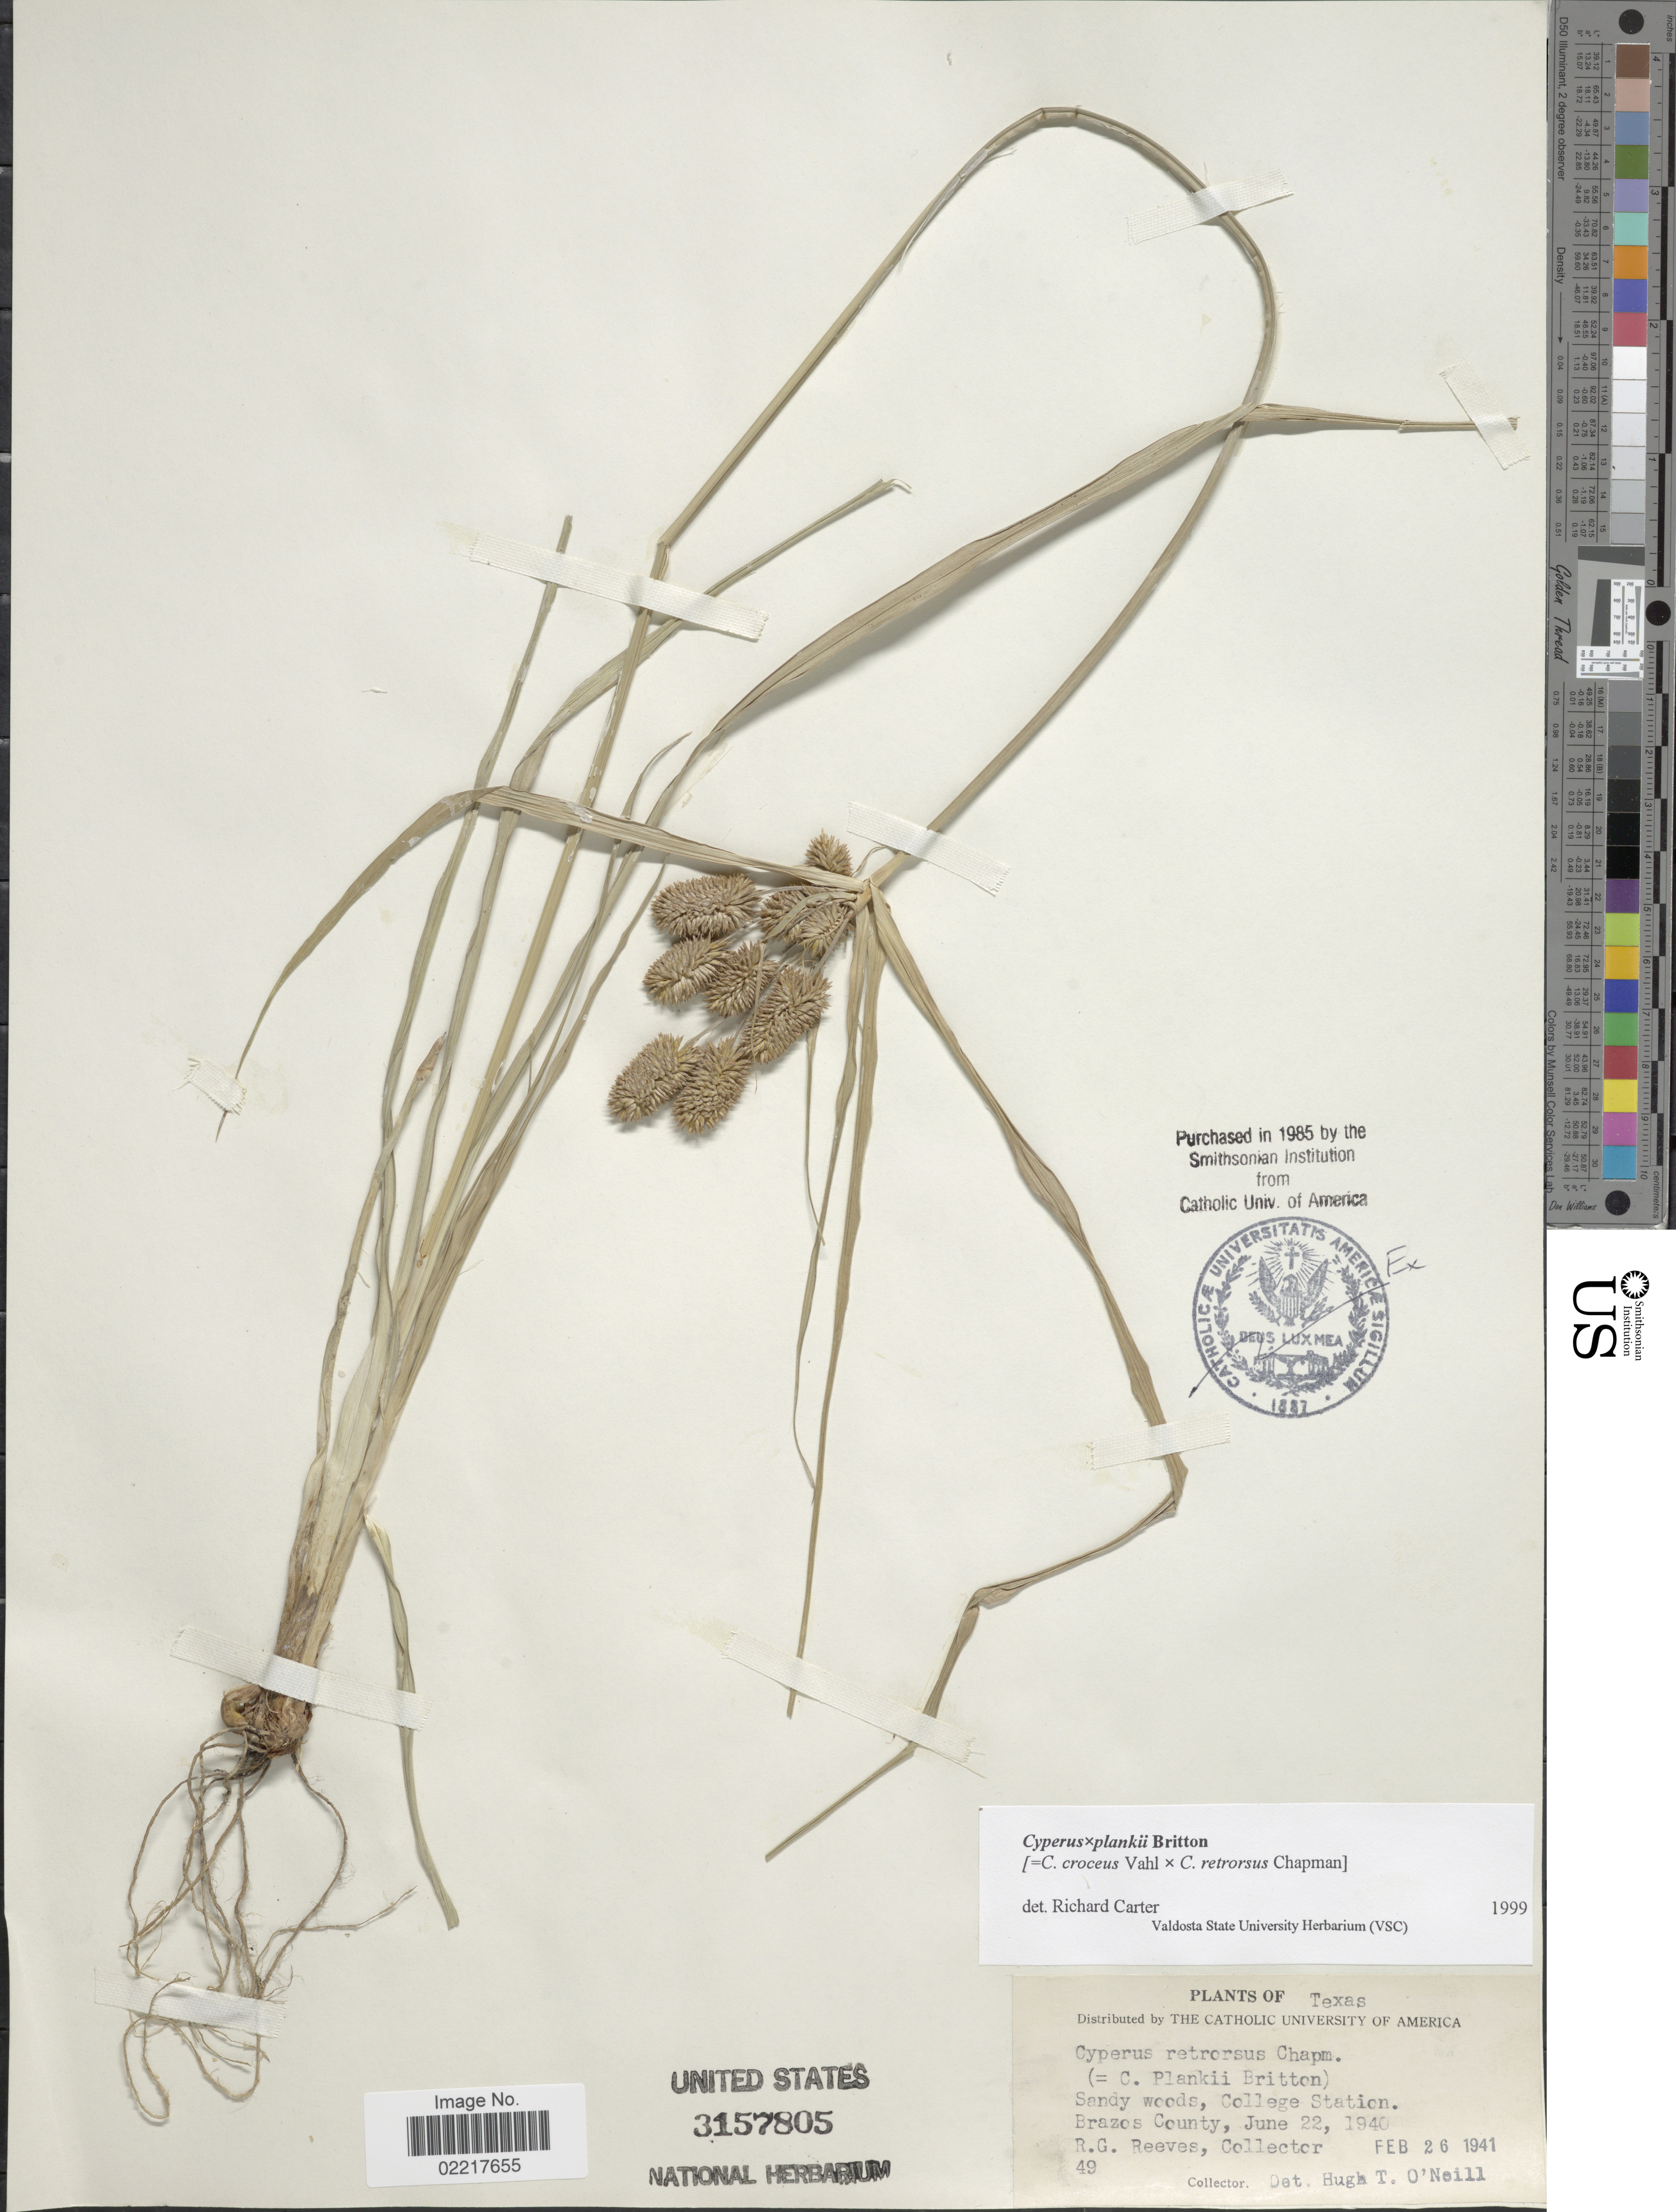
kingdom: Plantae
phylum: Tracheophyta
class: Liliopsida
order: Poales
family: Cyperaceae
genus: Cyperus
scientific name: Cyperus x plankii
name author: Britton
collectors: R. G. Reeves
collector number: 49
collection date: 1940-06-22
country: United States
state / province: Texas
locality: Sandy woods, College Station. Brazos County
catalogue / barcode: US 3157805